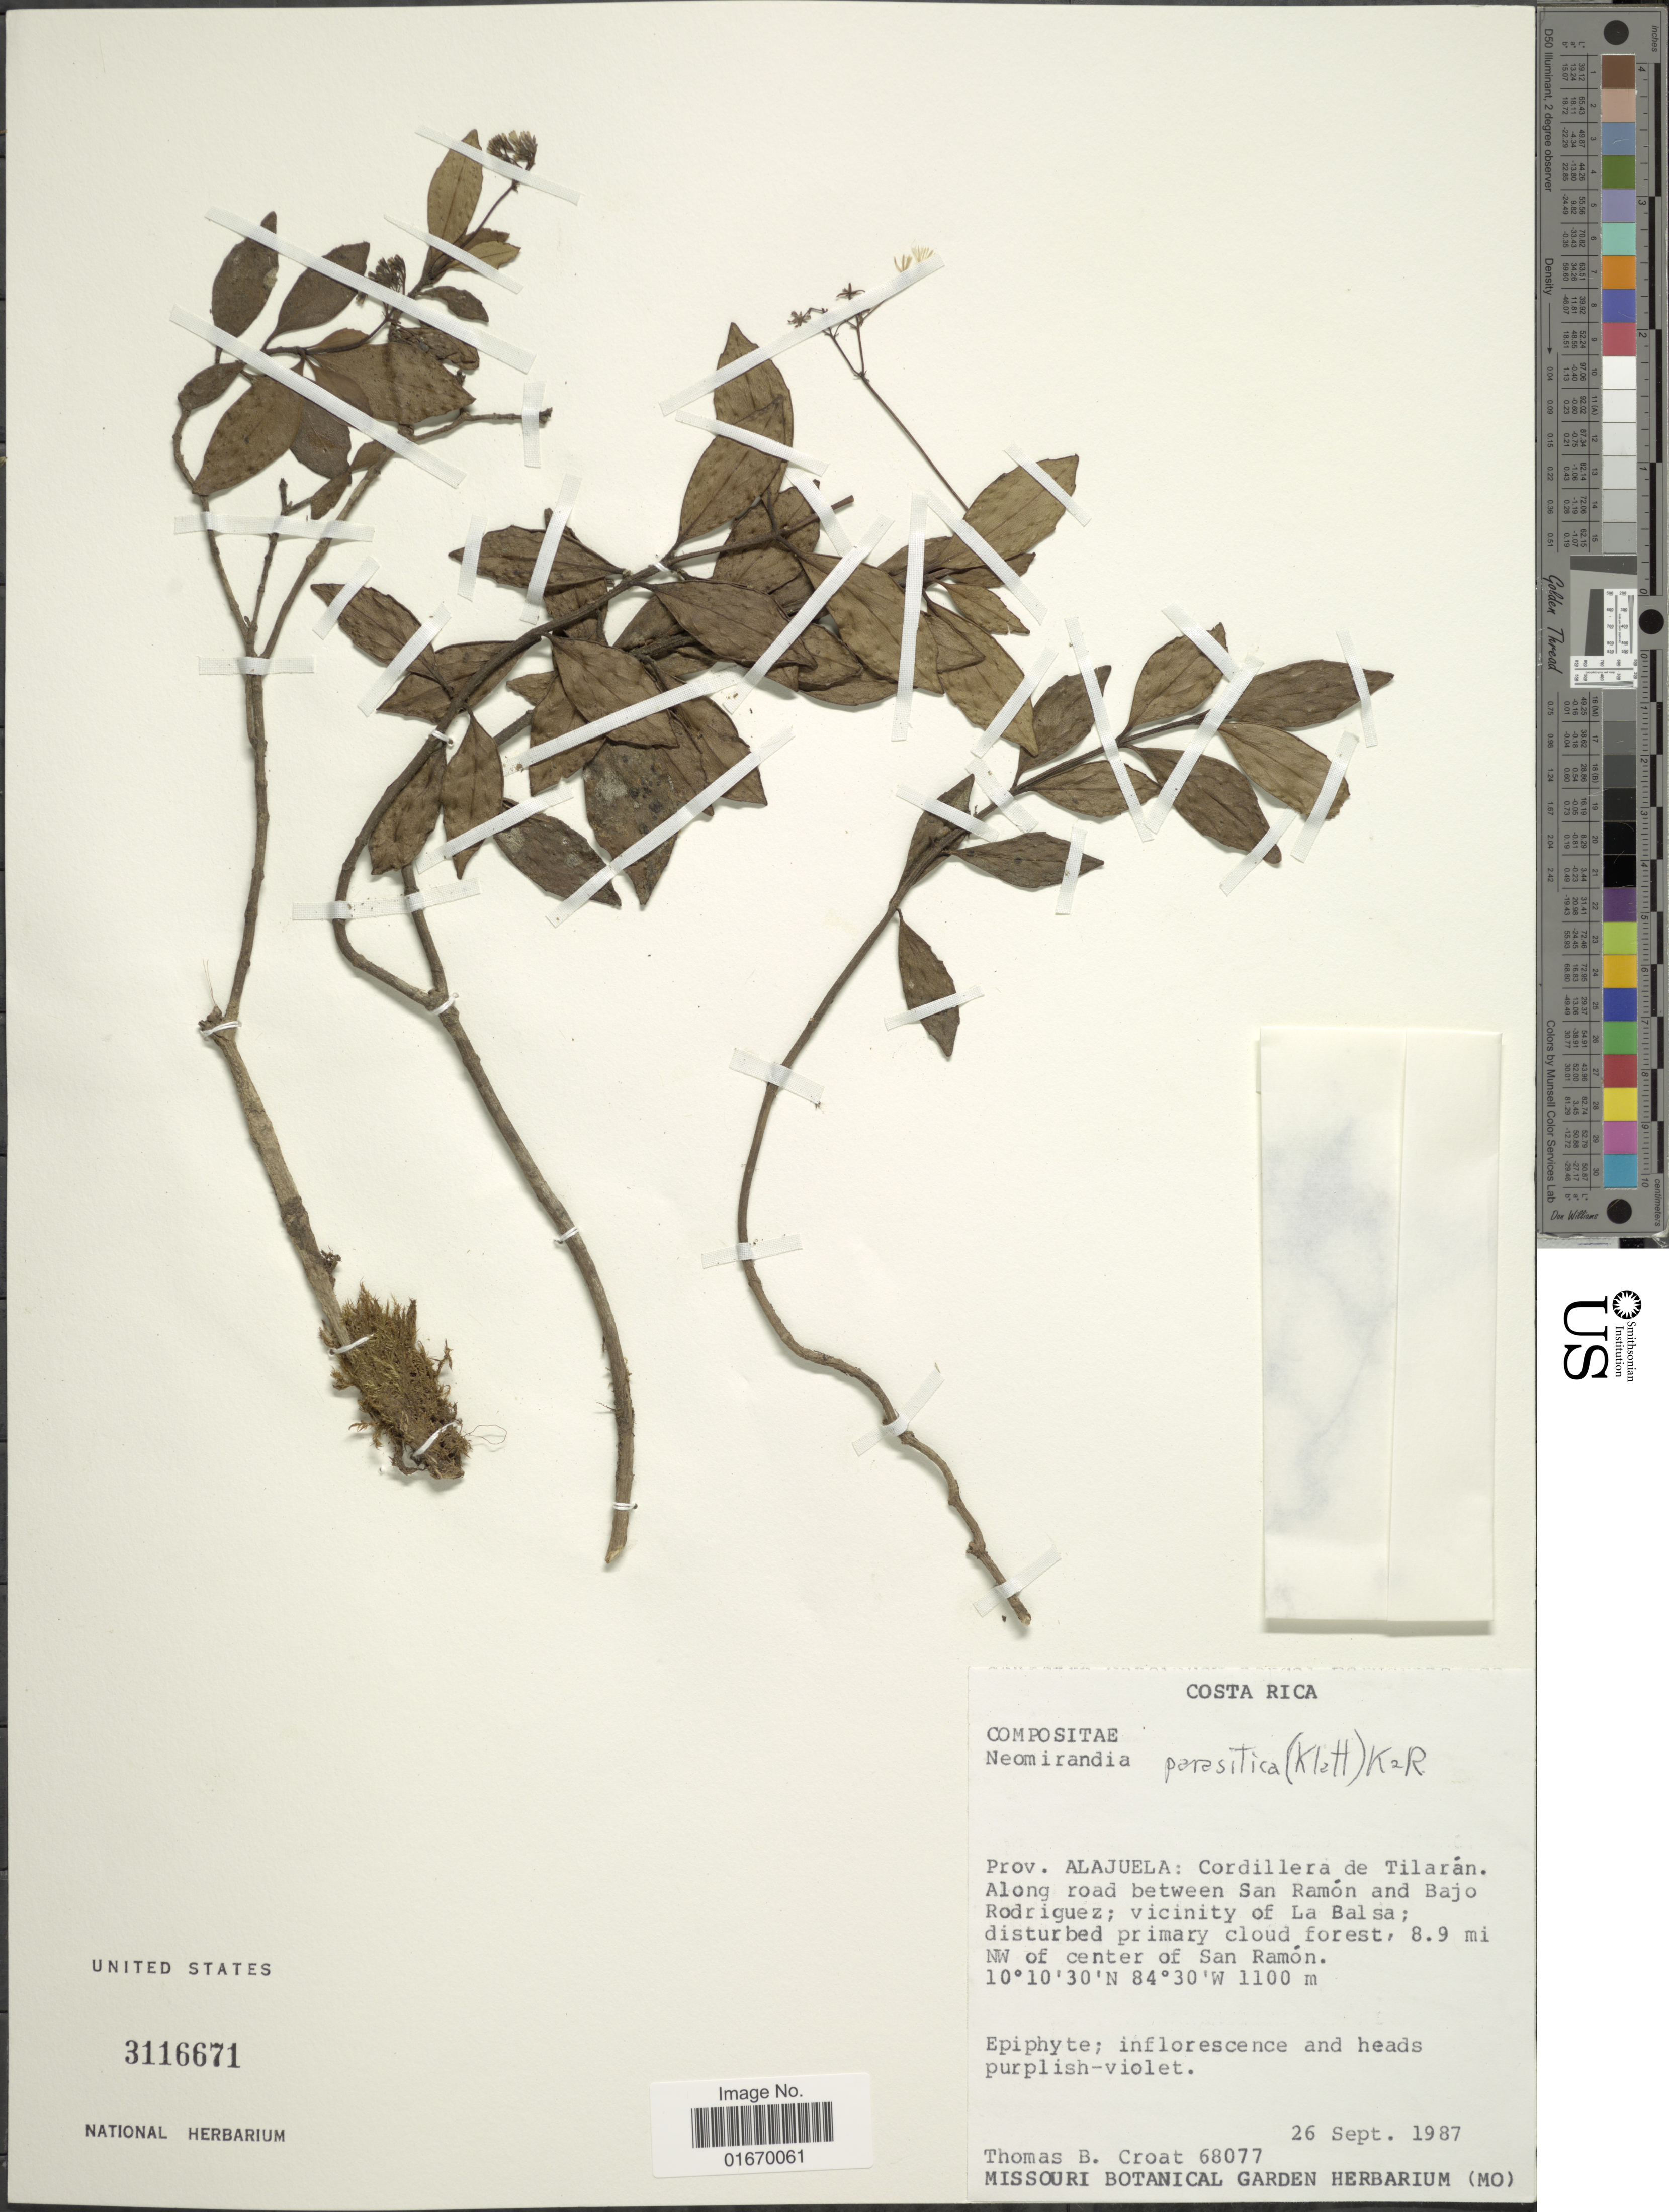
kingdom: Plantae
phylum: Tracheophyta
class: Magnoliopsida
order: Asterales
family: Asteraceae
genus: Neomirandea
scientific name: Neomirandea parasitica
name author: (Klatt) R.M. King & H. Rob.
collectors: T. B. Croat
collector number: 68077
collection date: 1987-09-26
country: Costa Rica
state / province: Alajuela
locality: Cordillera de Tilaran, along road between San Ramon and Bajo Rodriguez, vicinity of La Balsa, 8.9 mi NW of center of San Ramon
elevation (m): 1100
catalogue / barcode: US 3116671